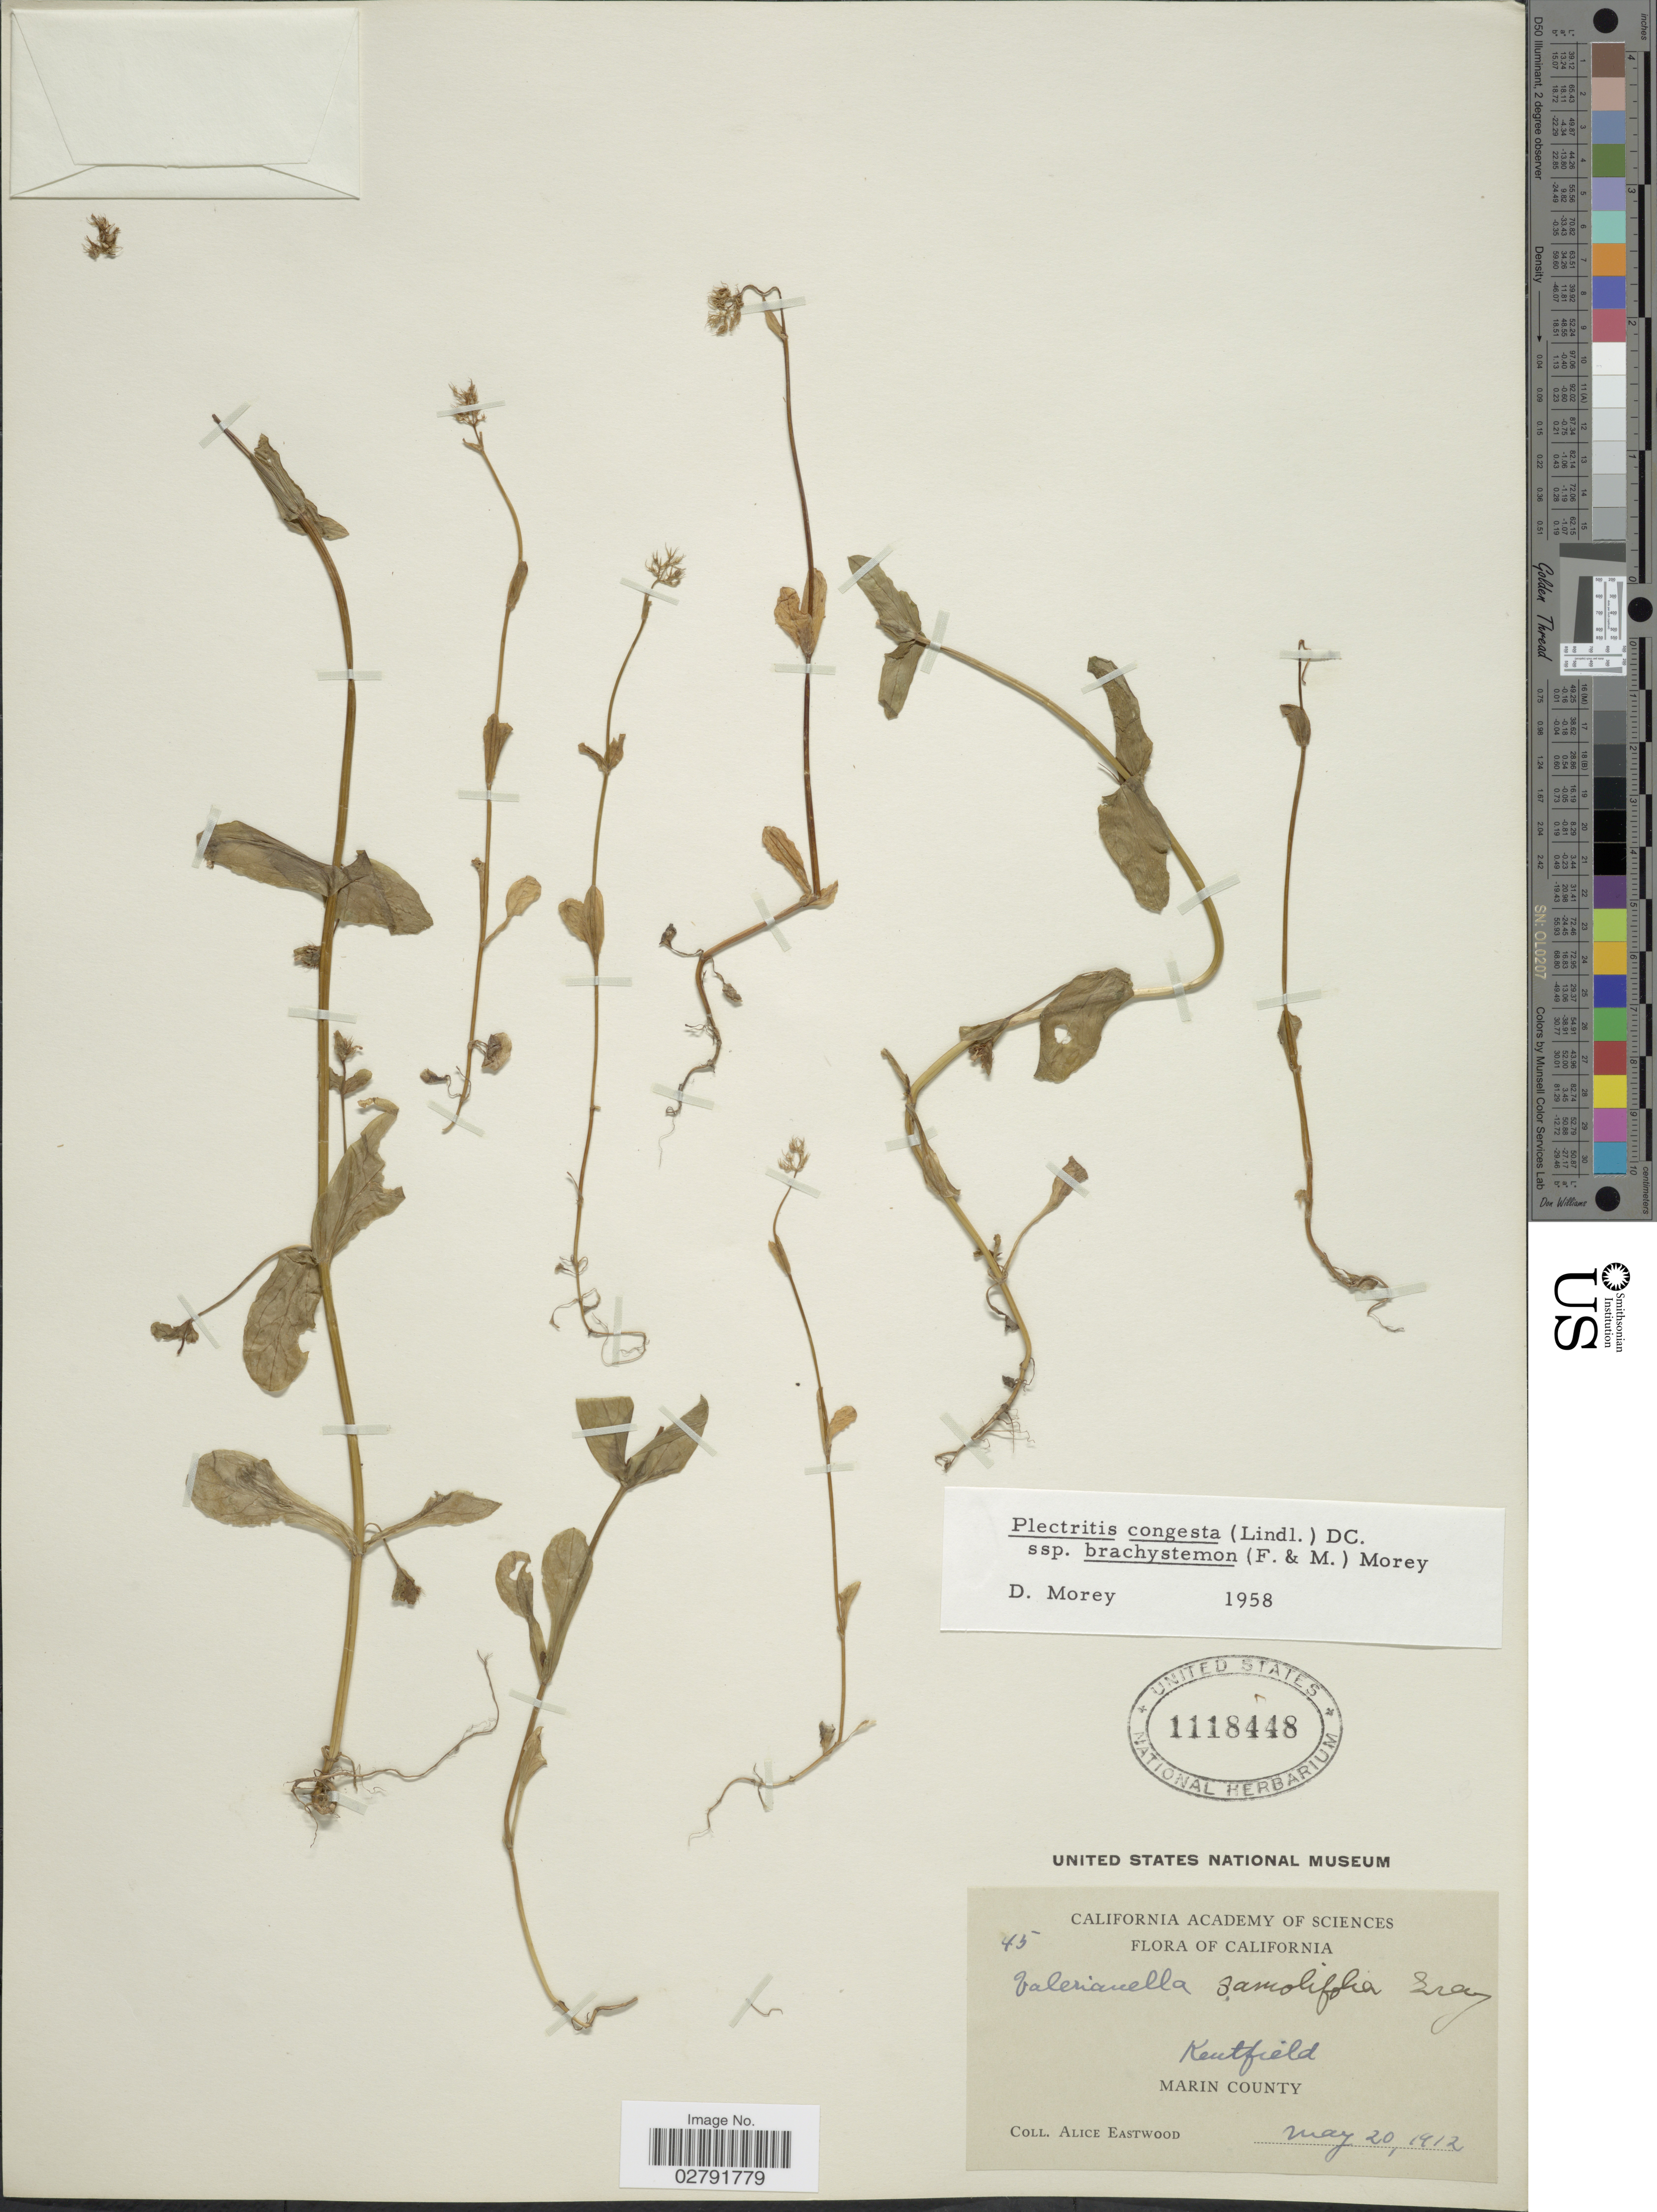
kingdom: Plantae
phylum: Tracheophyta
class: Magnoliopsida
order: Dipsacales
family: Caprifoliaceae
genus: Plectritis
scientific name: Plectritis congesta subsp. brachystemon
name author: (Fisch. & C.A. Mey.) Morey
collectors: A. Eastwood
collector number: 45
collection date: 1912-05-20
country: United States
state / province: California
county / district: Marin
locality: Kentfield. Marin County.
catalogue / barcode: US 1118448